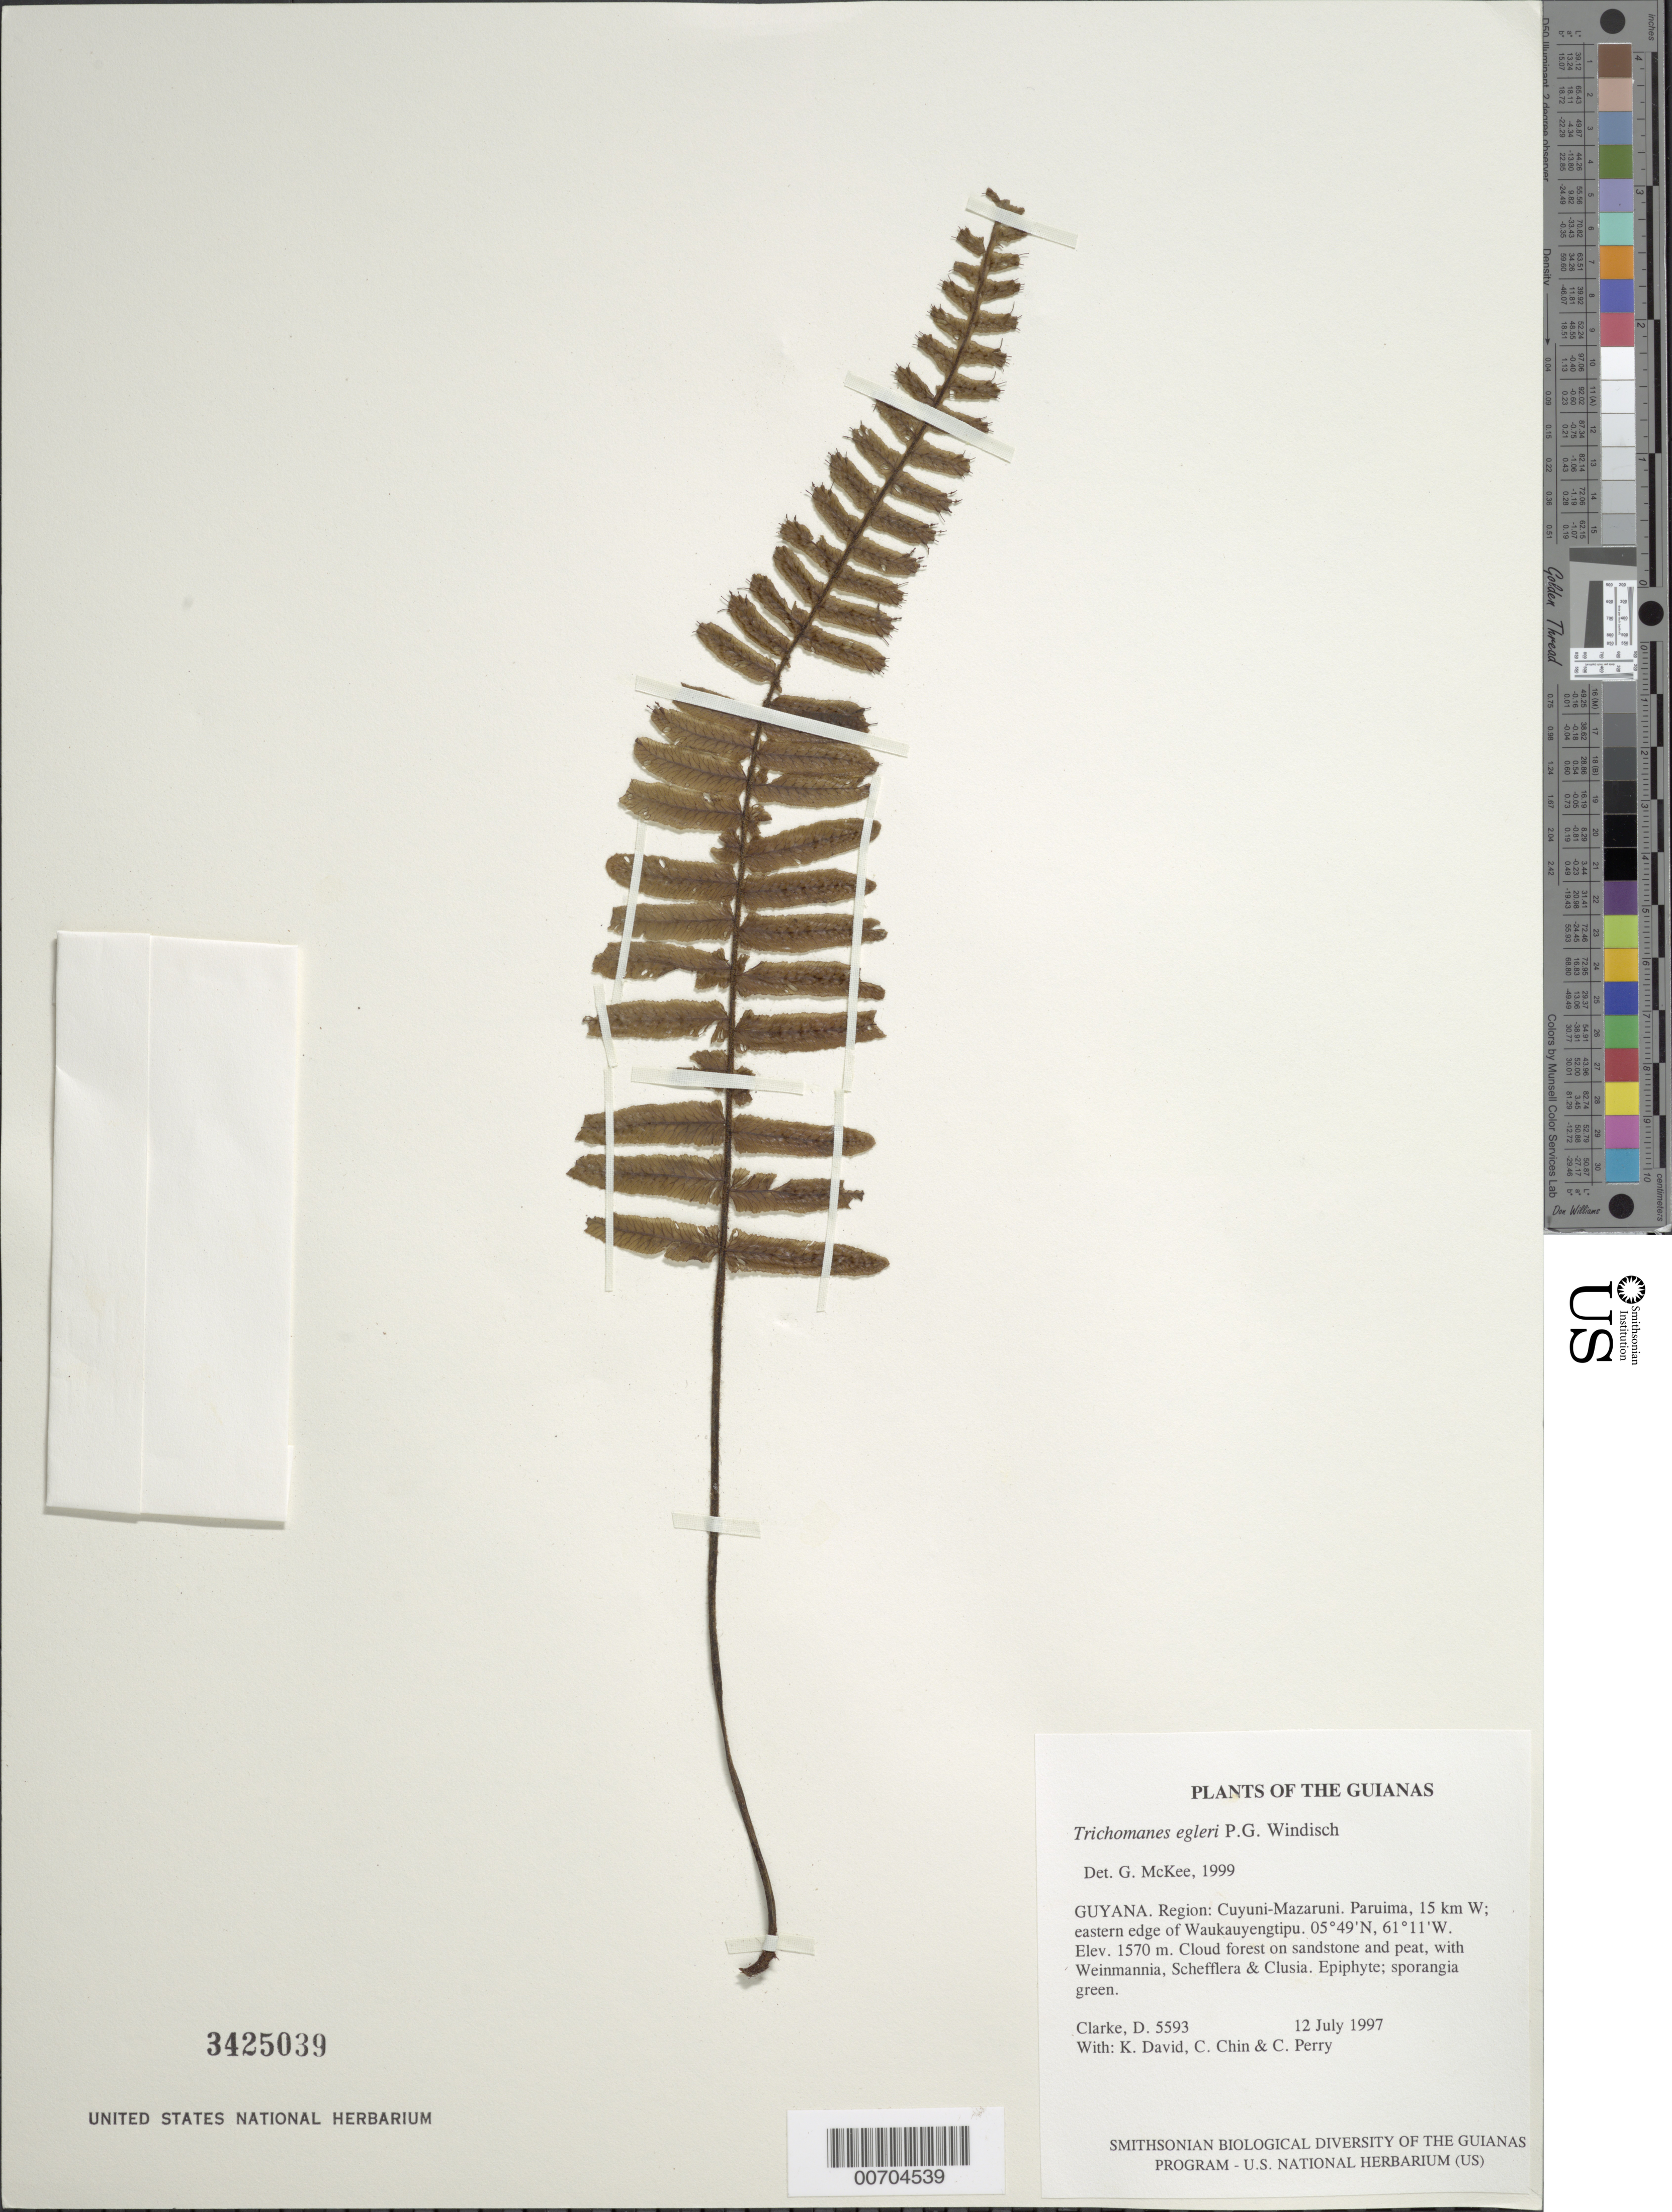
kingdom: Plantae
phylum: Tracheophyta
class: Polypodiopsida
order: Hymenophyllales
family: Hymenophyllaceae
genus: Trichomanes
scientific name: Trichomanes egleri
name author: P.G. Windisch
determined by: McKee, G. S., (US), NMNH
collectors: H. D. Clarke, K. David, C. Chin & C. Perry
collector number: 5593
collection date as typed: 12 July 1997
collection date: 1997-07-12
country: Guyana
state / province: Cuyuni-Mazaruni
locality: Paruima, 15 km W; eastern edge of Waukauyengtipu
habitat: Cloud forest on sandstone and peat, with Weinmannia, Schefflera & Clusia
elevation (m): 1570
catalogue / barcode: US 3425039